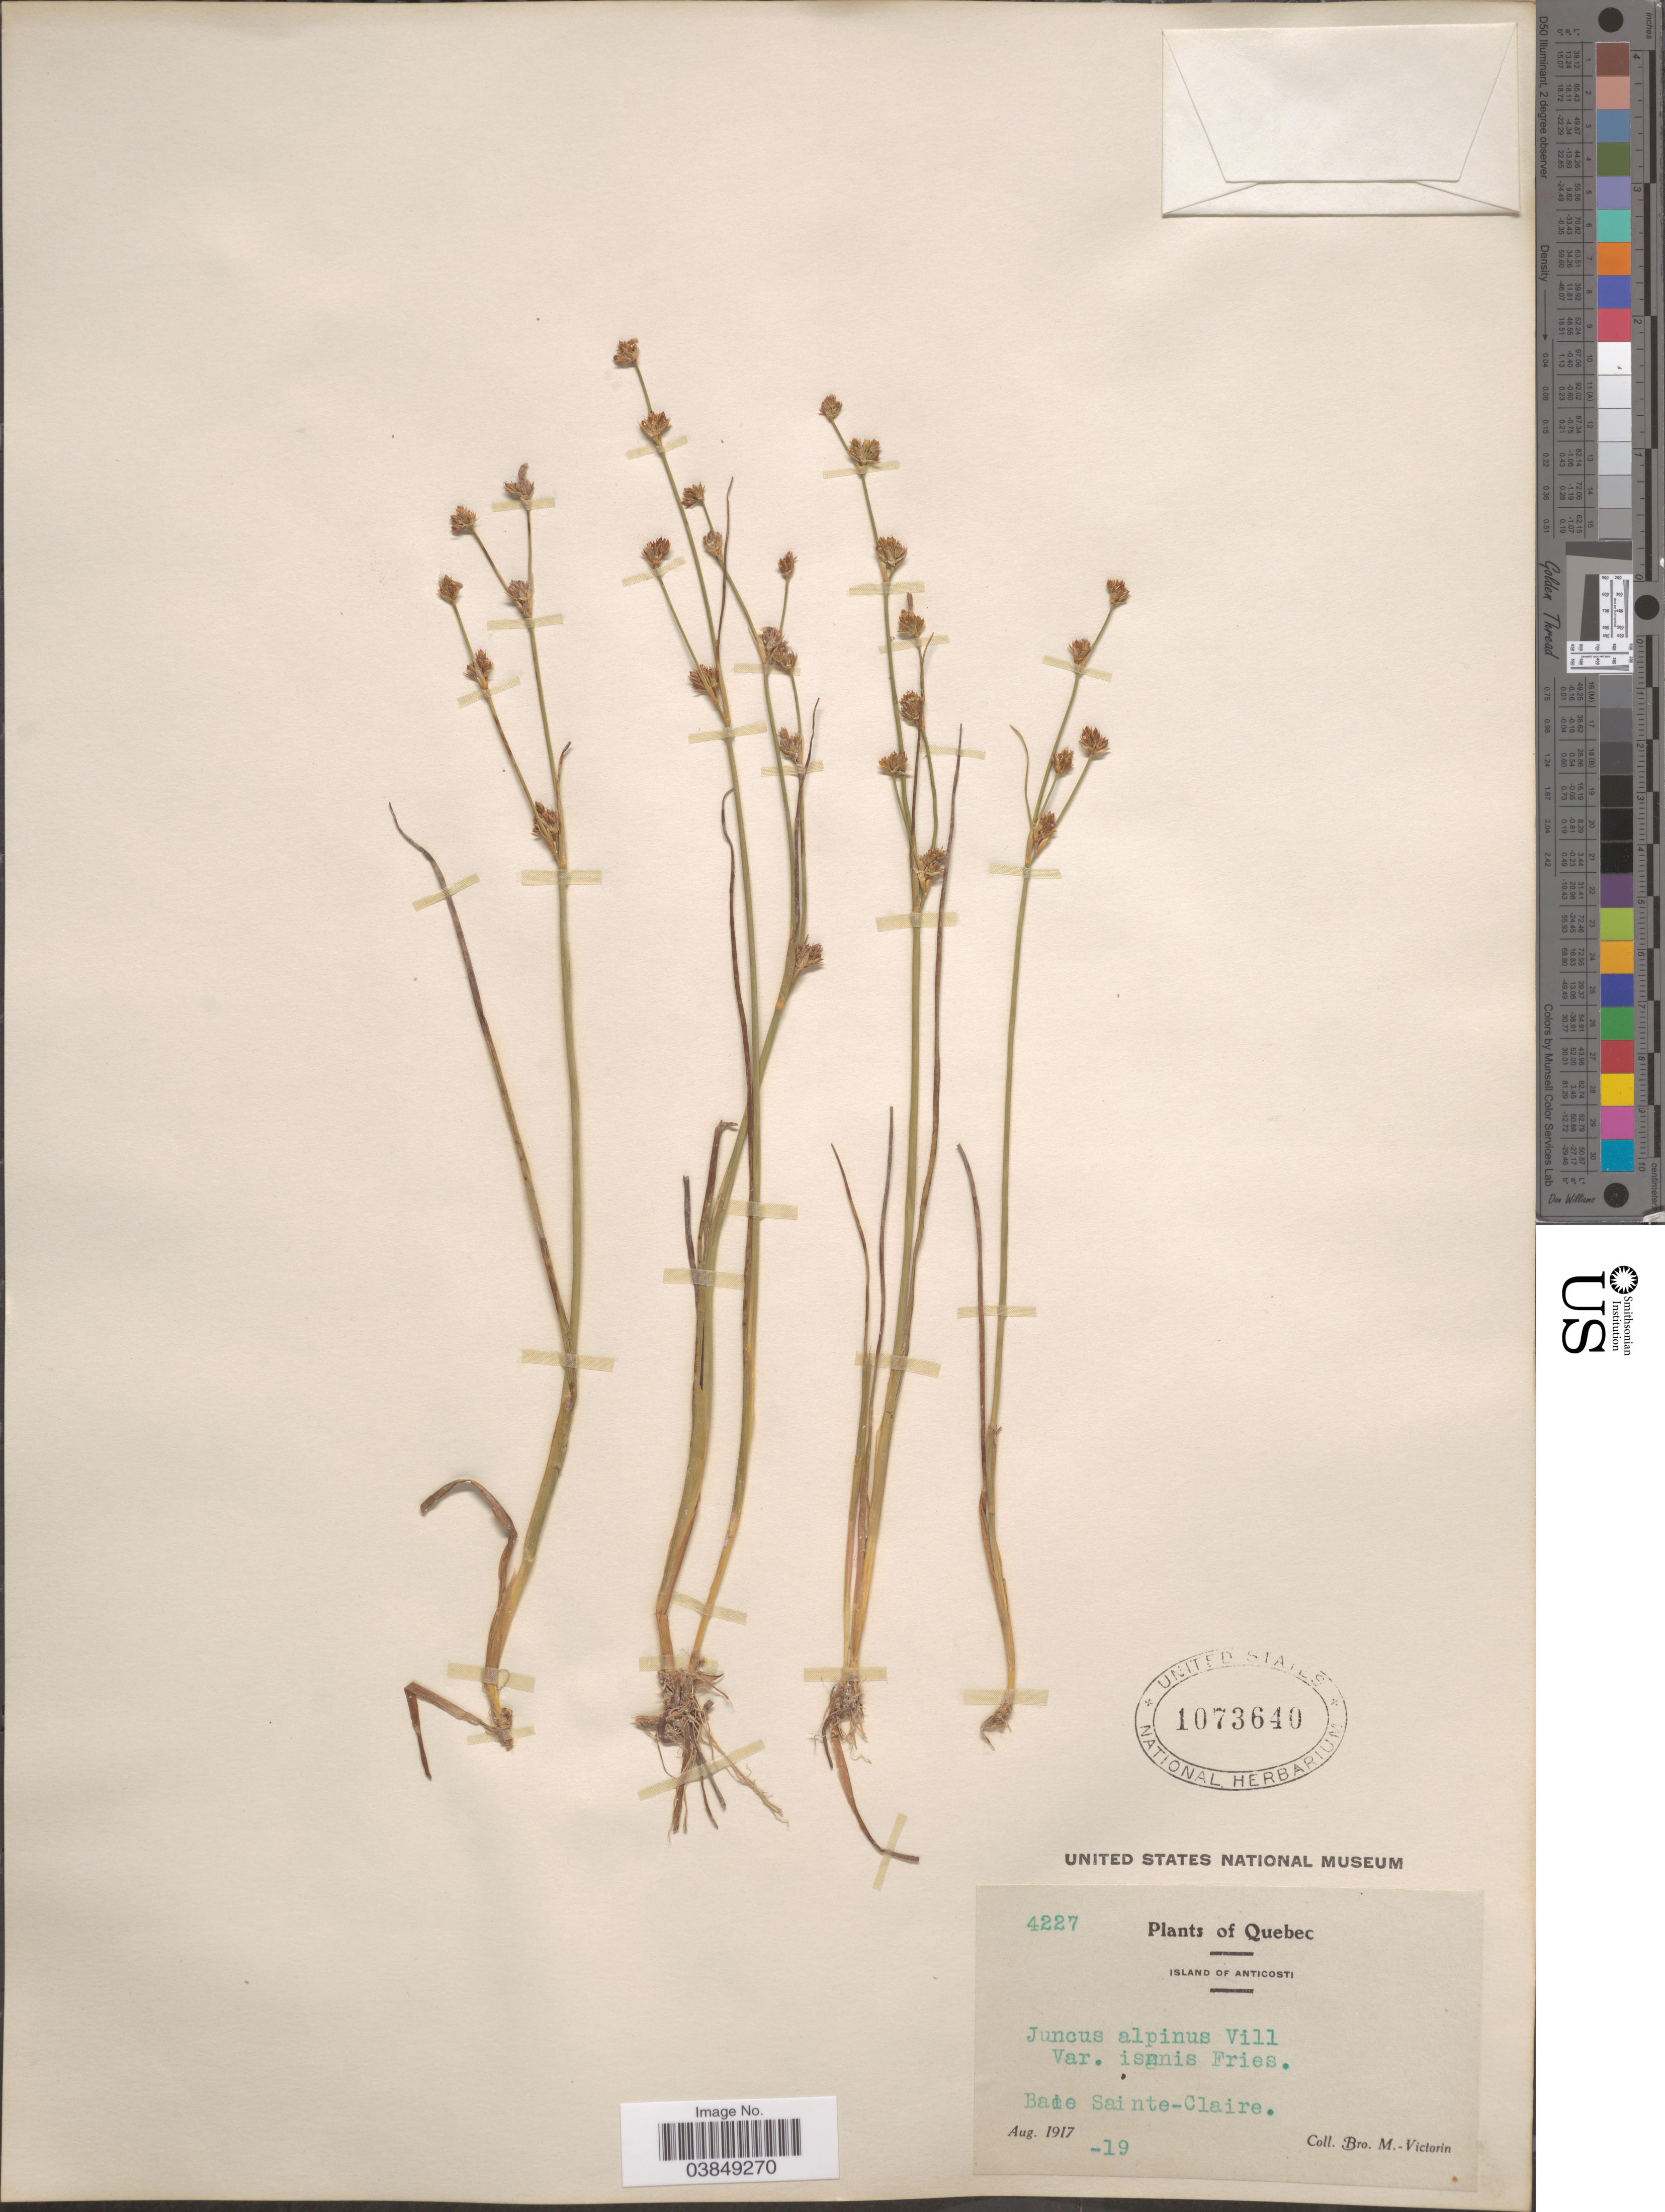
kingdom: Plantae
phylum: Tracheophyta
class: Liliopsida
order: Poales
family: Juncaceae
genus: Juncus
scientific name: Juncus rariflorus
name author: Hartm.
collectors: Fr. Marie-Victorin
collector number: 4227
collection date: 1917-08-19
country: Canada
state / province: Quebec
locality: Island of Anticosti. Baie Sainte-Claire.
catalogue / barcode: US 1073640